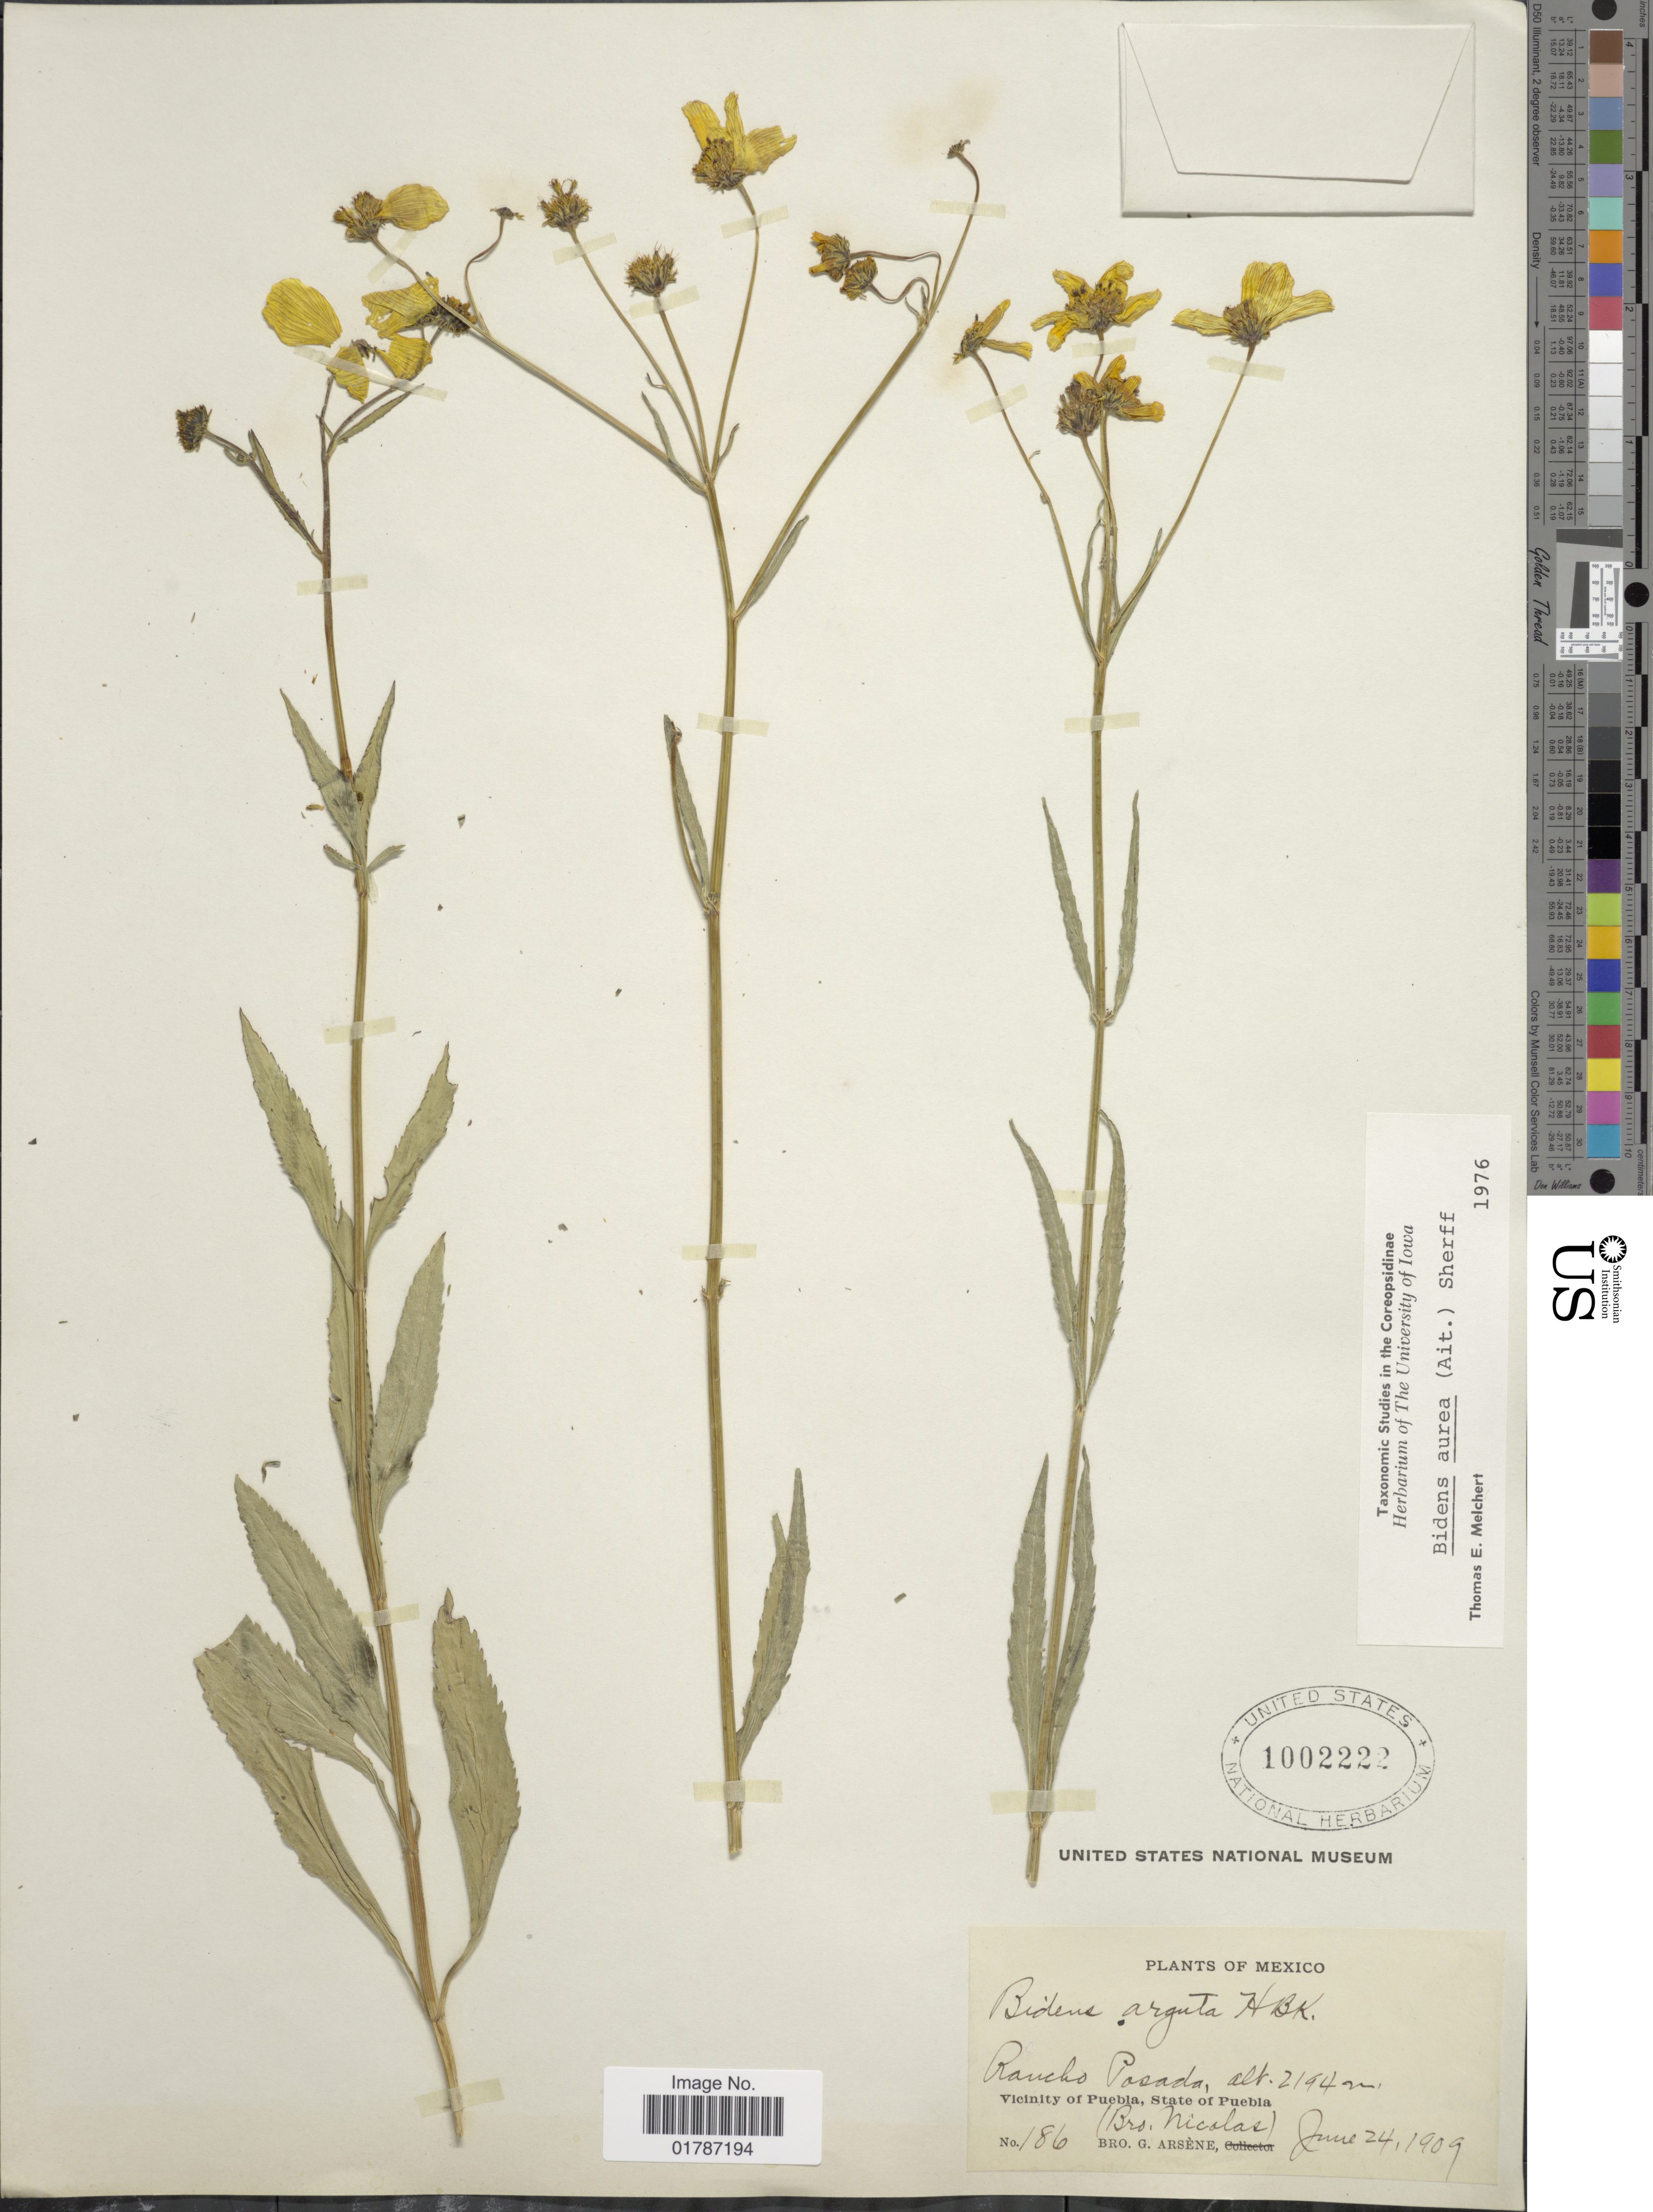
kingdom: Plantae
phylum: Tracheophyta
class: Magnoliopsida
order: Asterales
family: Asteraceae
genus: Bidens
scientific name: Bidens aurea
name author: (Aiton) Sherff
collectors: B. Nicolas & Bro. G. Arsène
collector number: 186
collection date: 1909-06-24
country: Mexico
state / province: Puebla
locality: Rancho Pasada, Vicinity of Puebla, State of Puebla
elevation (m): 2194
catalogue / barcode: US 1002222